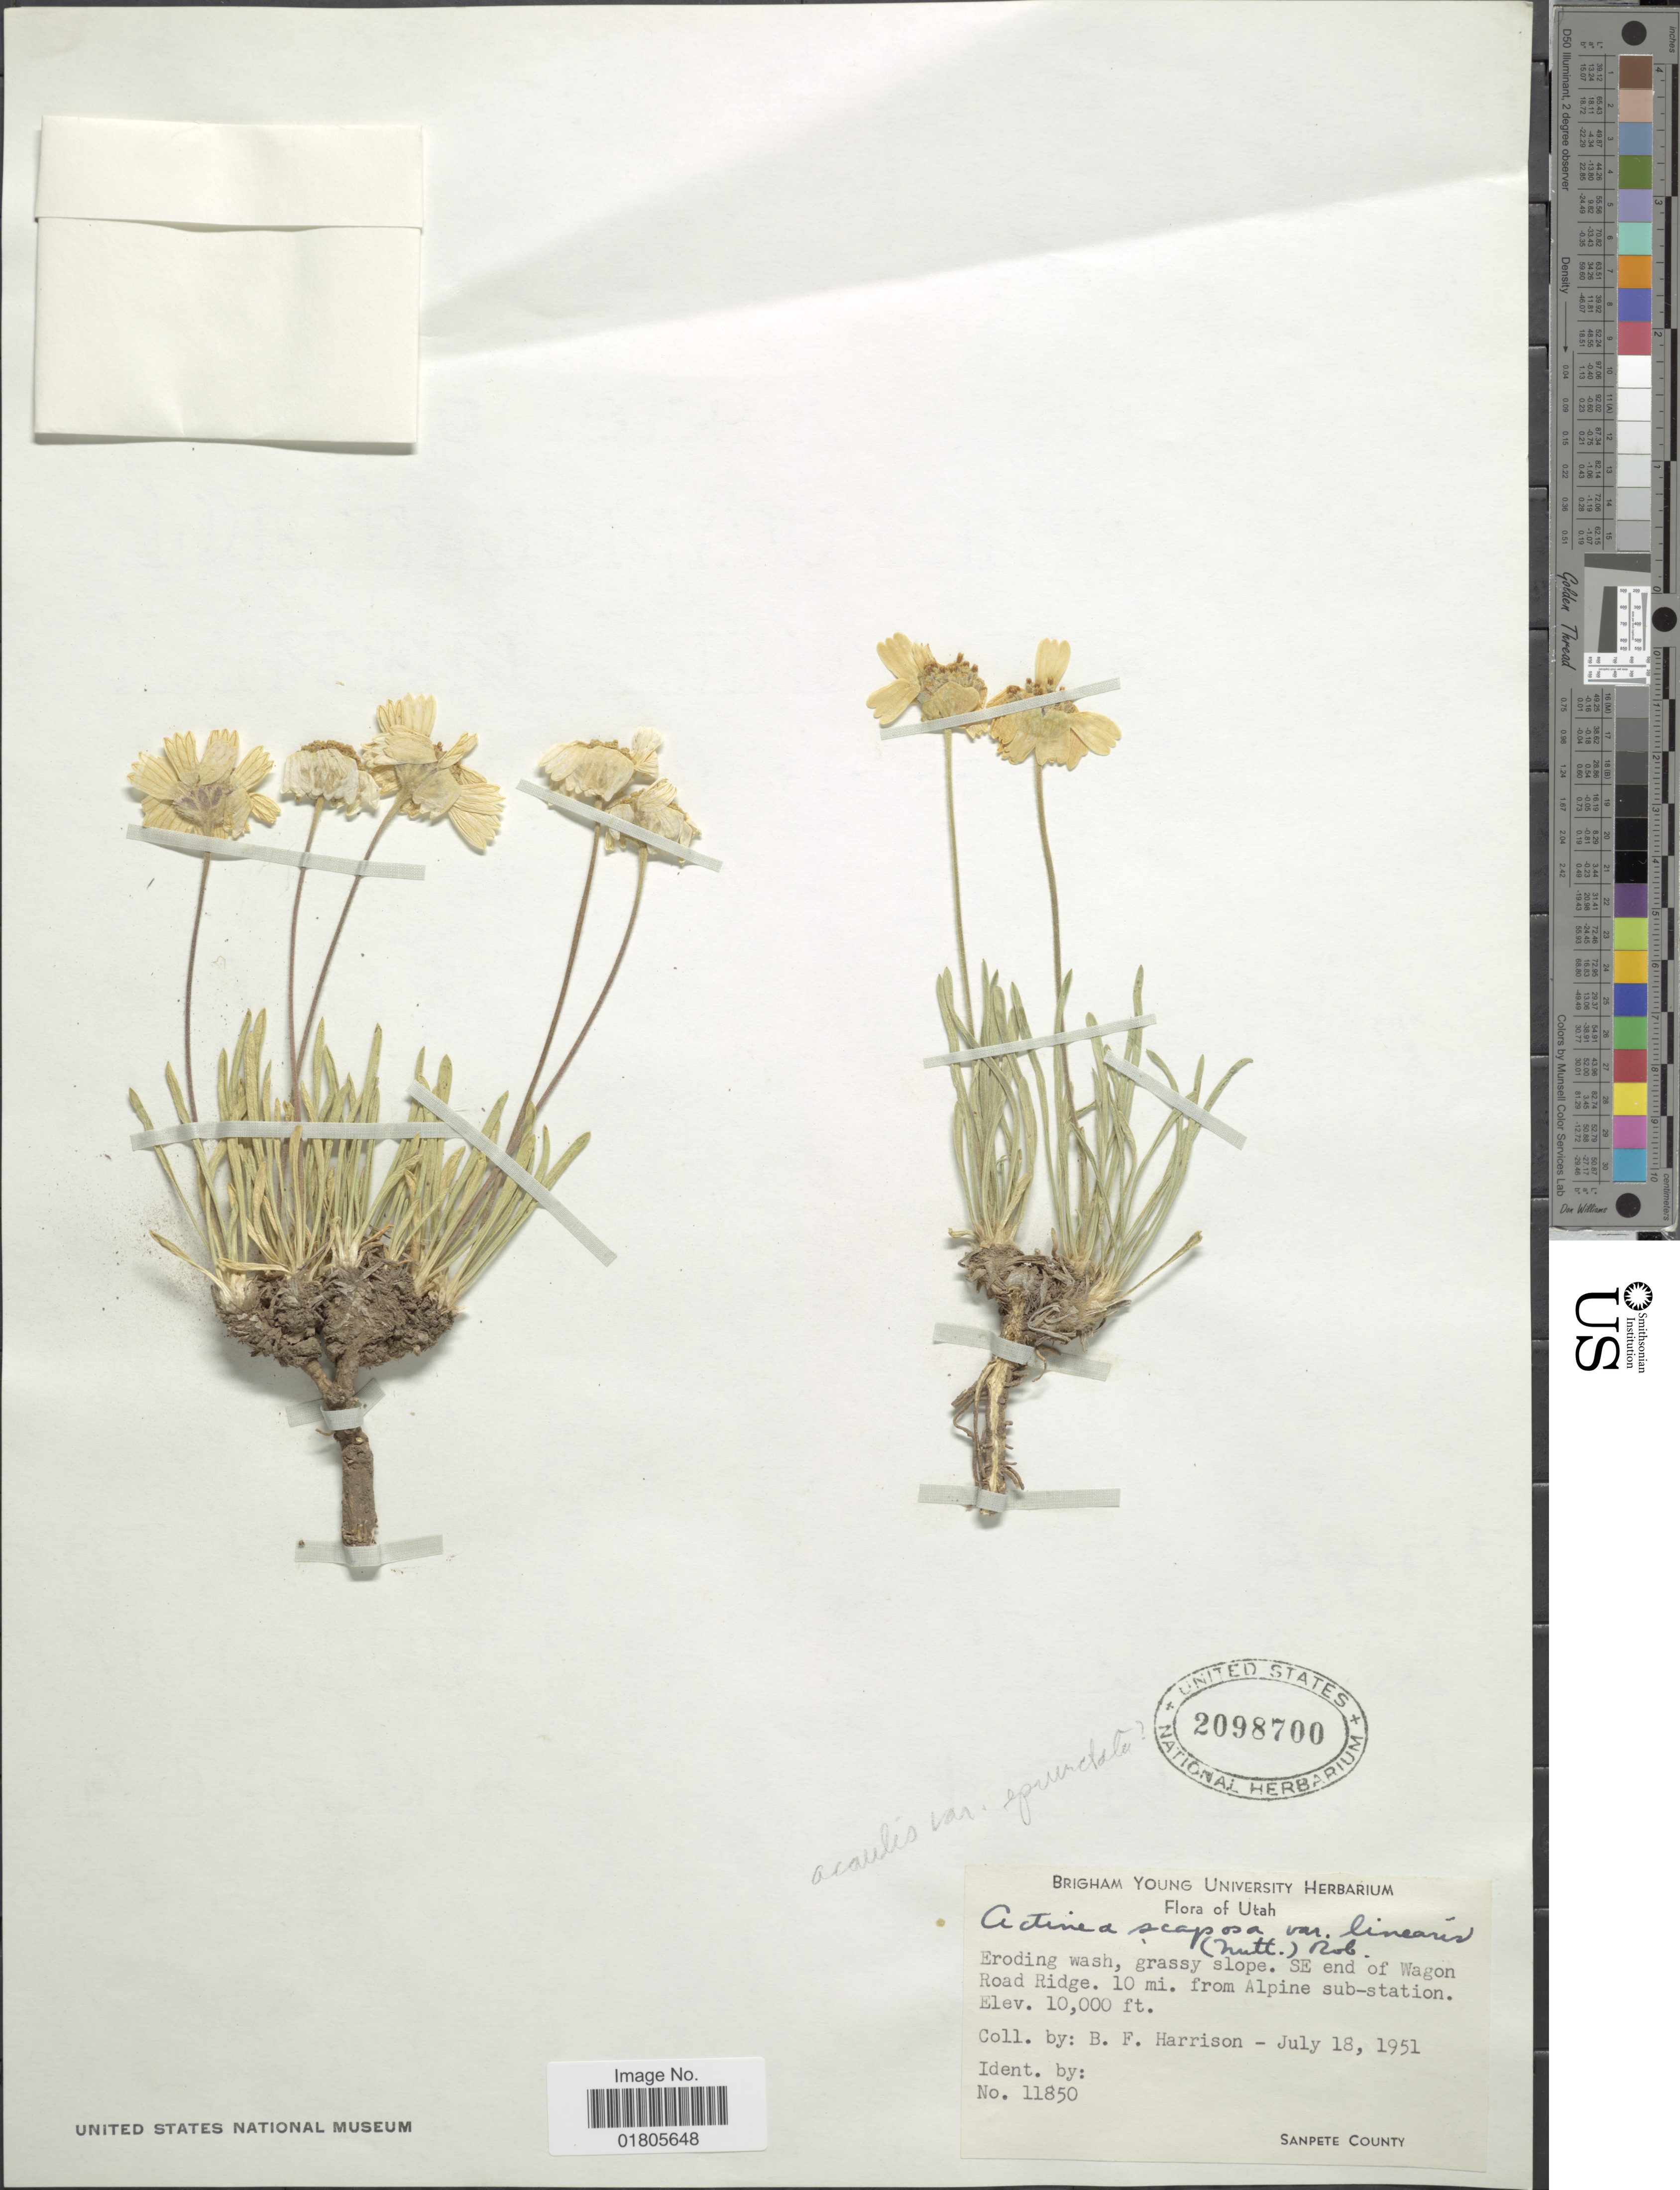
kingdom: Plantae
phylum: Tracheophyta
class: Magnoliopsida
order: Asterales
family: Asteraceae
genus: Actinea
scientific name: Actinea scaposa var. linearis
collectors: B. F. Harrison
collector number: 11850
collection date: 1951-07-18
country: United States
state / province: Utah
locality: SE end of Wagon Road Ridge. 10 mi. from Alpine sub-station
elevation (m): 3048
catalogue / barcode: US 2098700